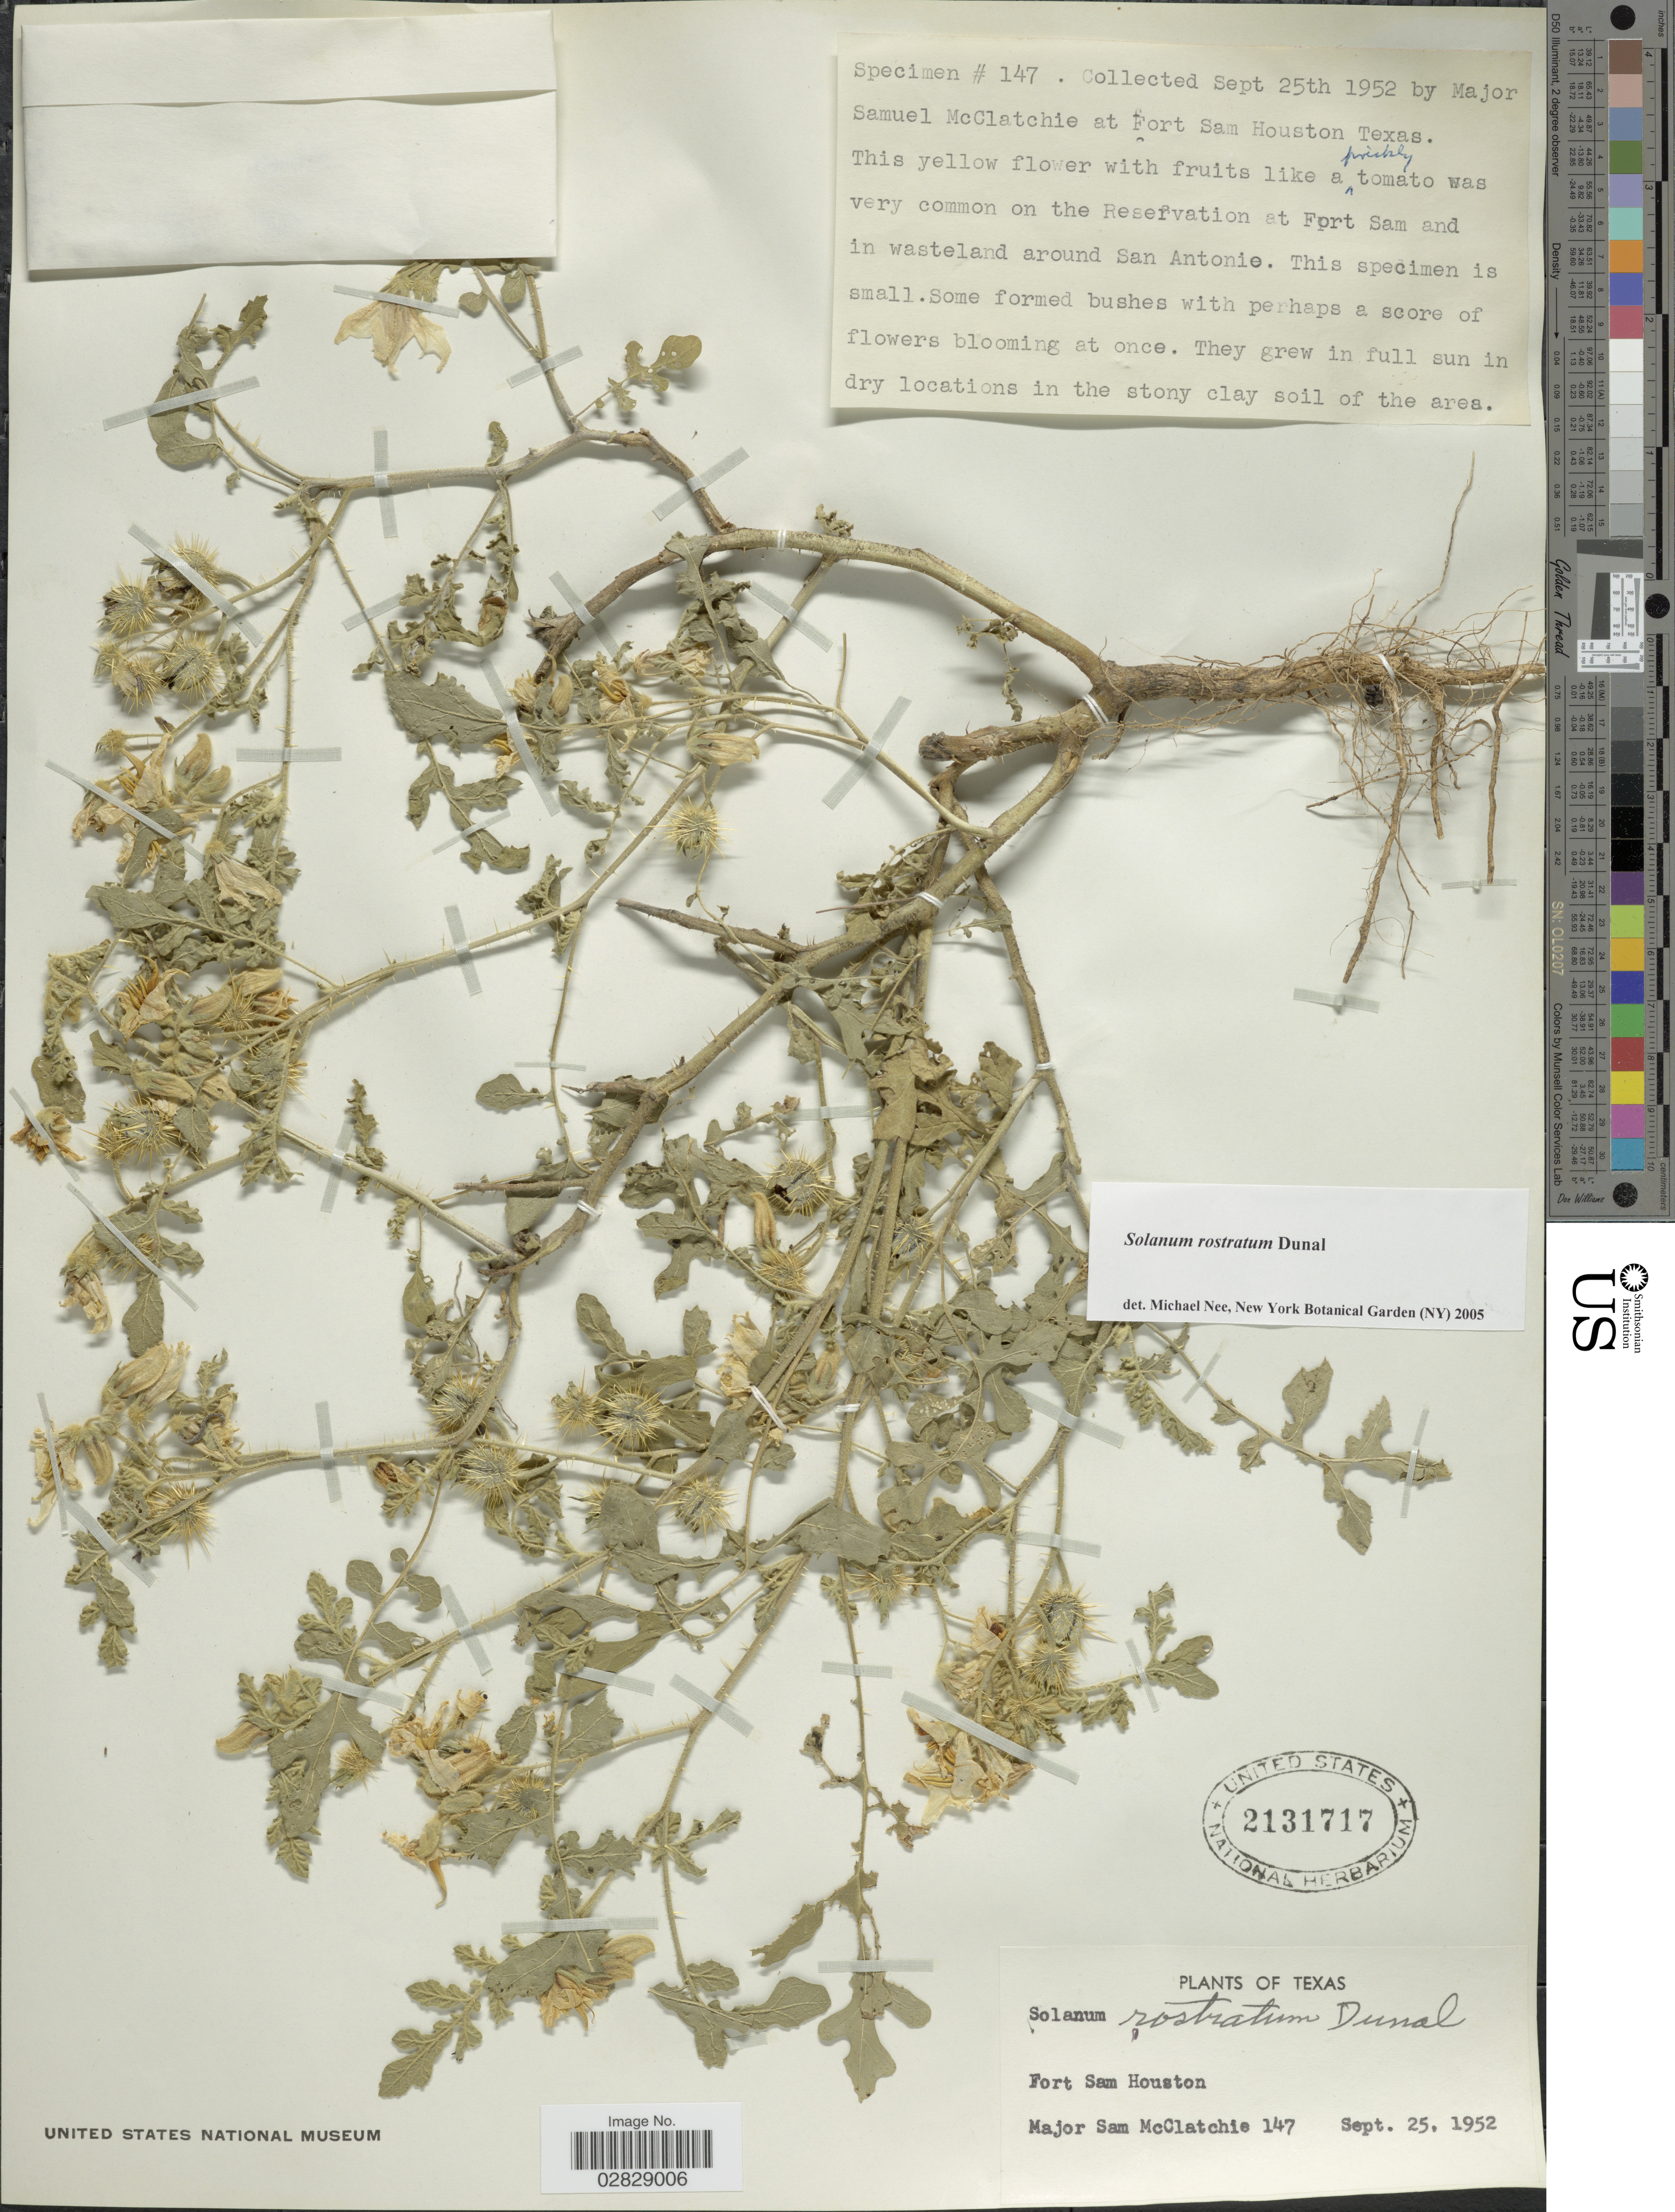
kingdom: Plantae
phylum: Tracheophyta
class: Magnoliopsida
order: Solanales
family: Solanaceae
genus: Solanum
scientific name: Solanum rostratum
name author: Dunal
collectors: S. McClatchie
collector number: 147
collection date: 1952-09-25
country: United States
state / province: Texas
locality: Fort Sam Houston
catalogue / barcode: US 2131717